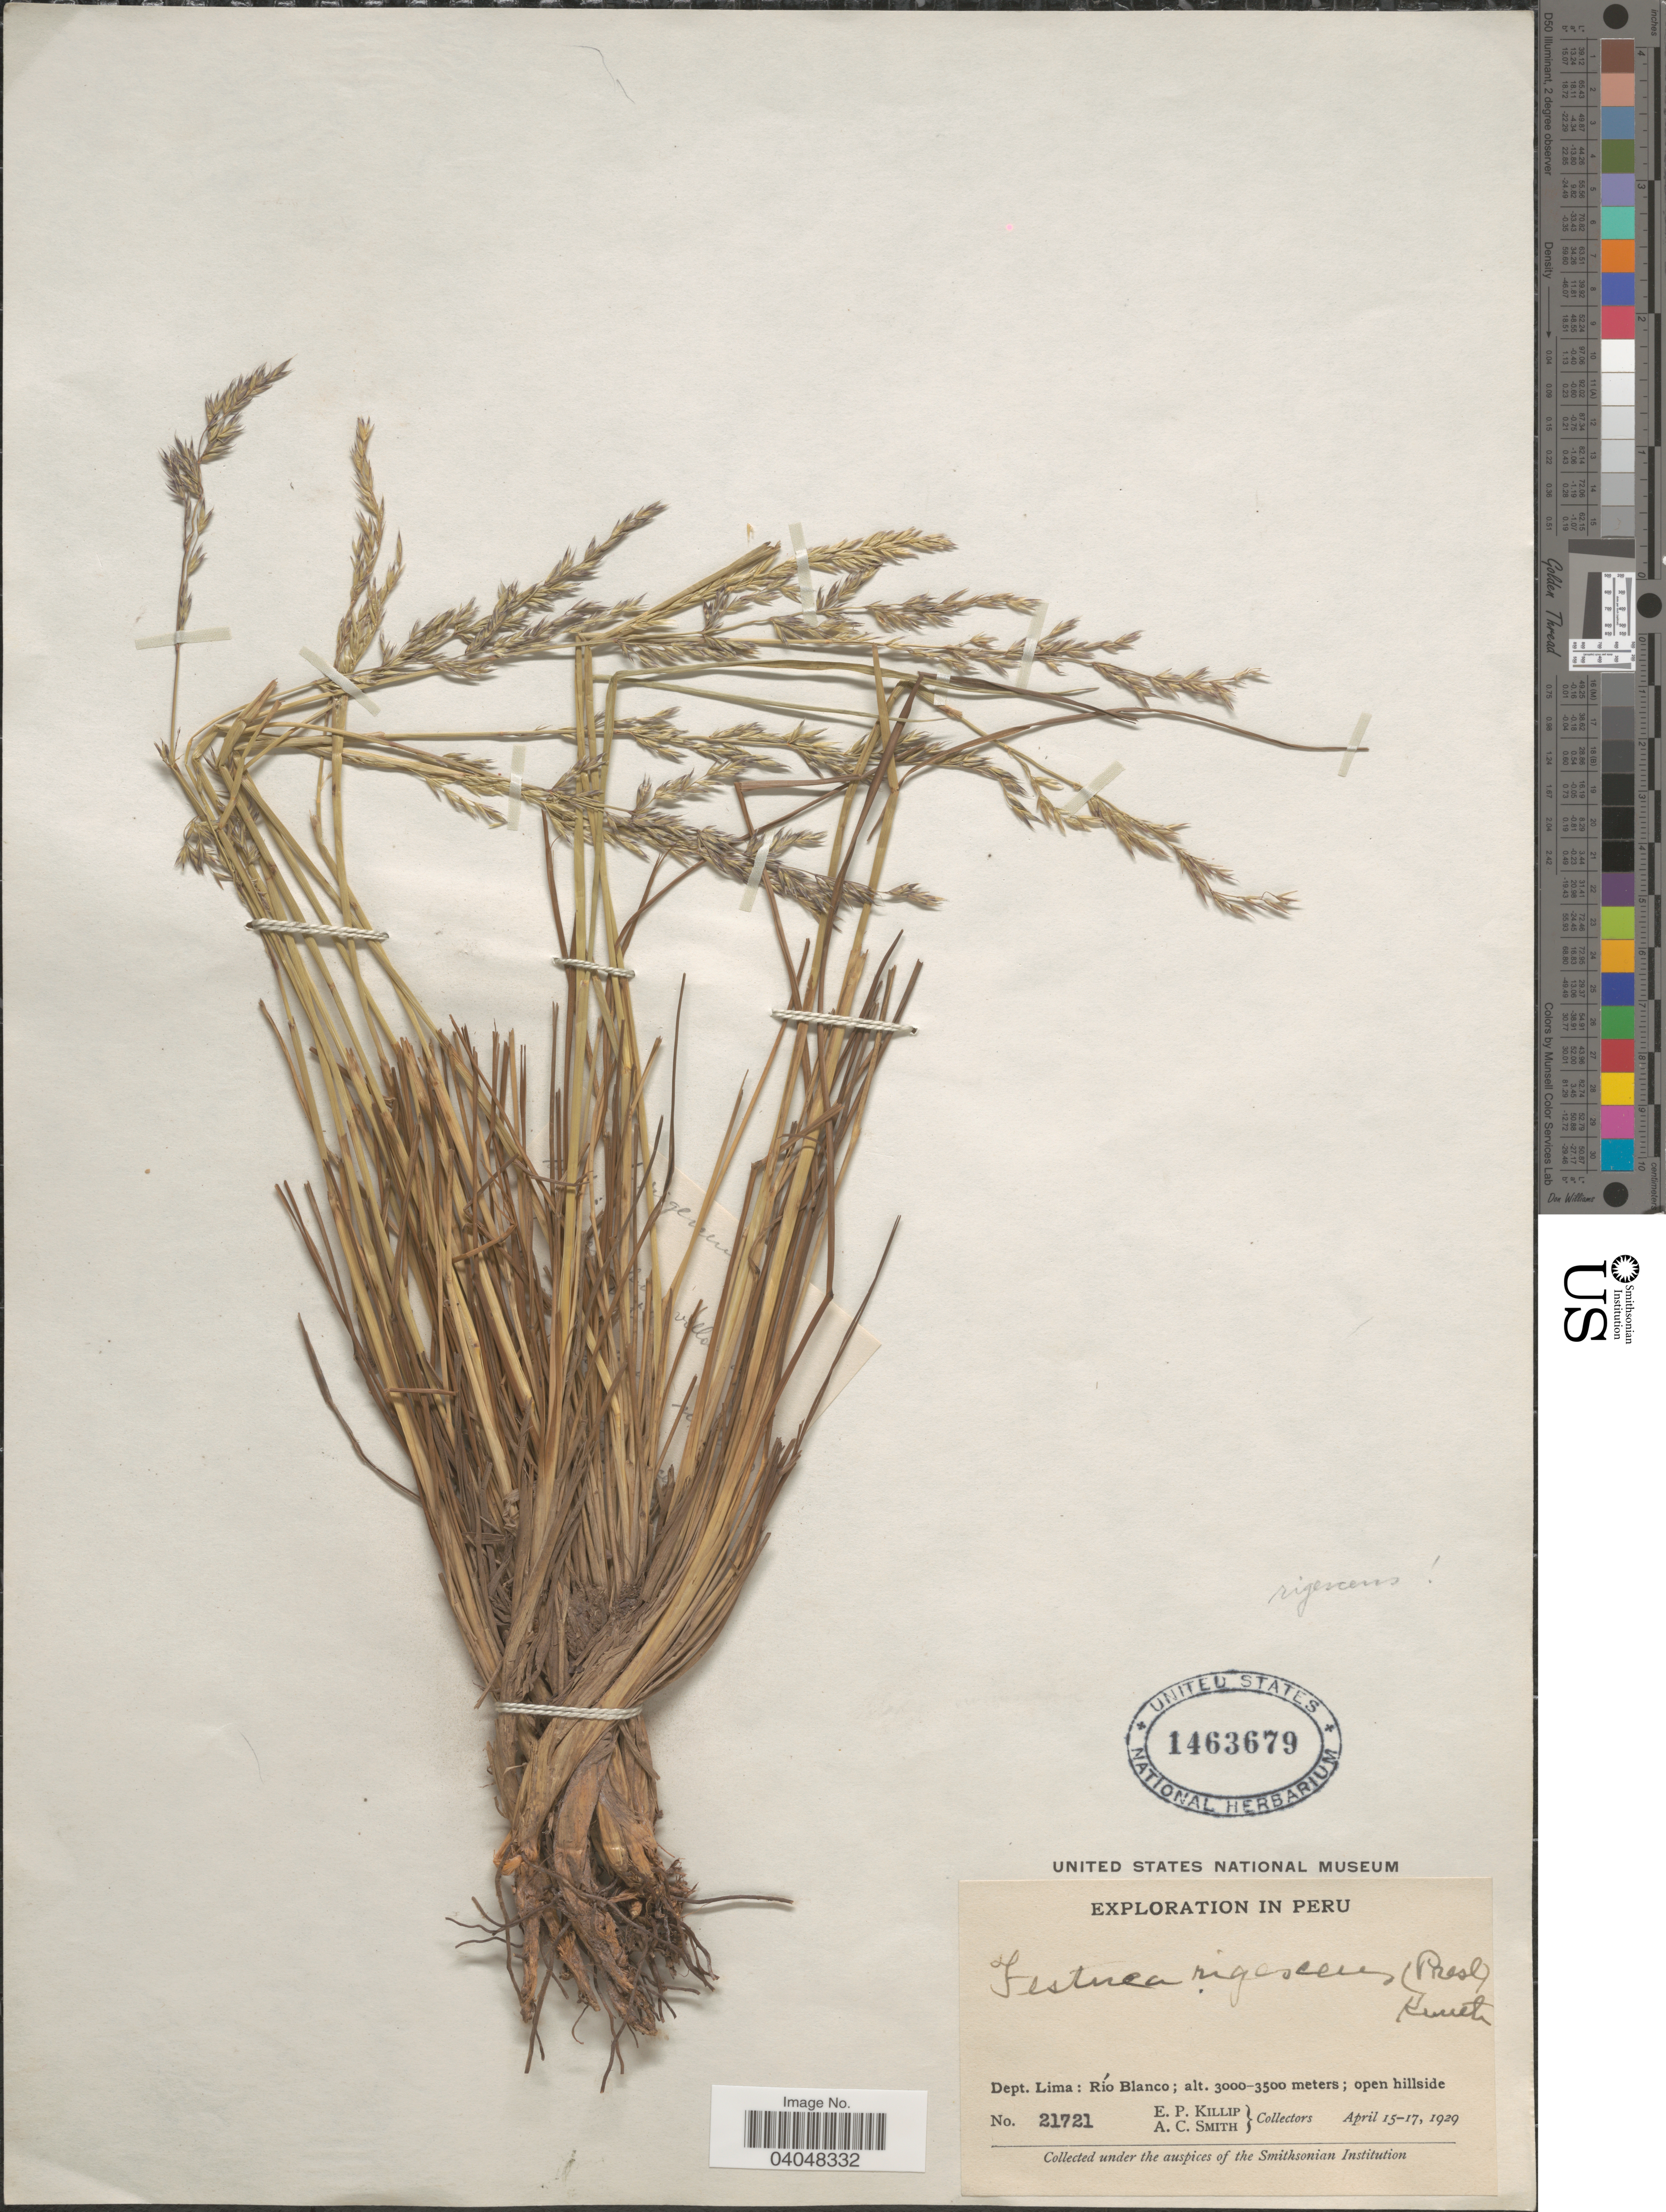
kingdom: Plantae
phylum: Tracheophyta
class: Liliopsida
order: Poales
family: Poaceae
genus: Festuca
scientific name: Festuca rigescens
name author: (J. Presl) Kunth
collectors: E. P. Killip & A. C. Smith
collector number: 21721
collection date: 1929-04-15/1929-04-17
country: Peru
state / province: Lima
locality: Dept. Lima: Río Blanco.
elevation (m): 3000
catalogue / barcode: US 1463679